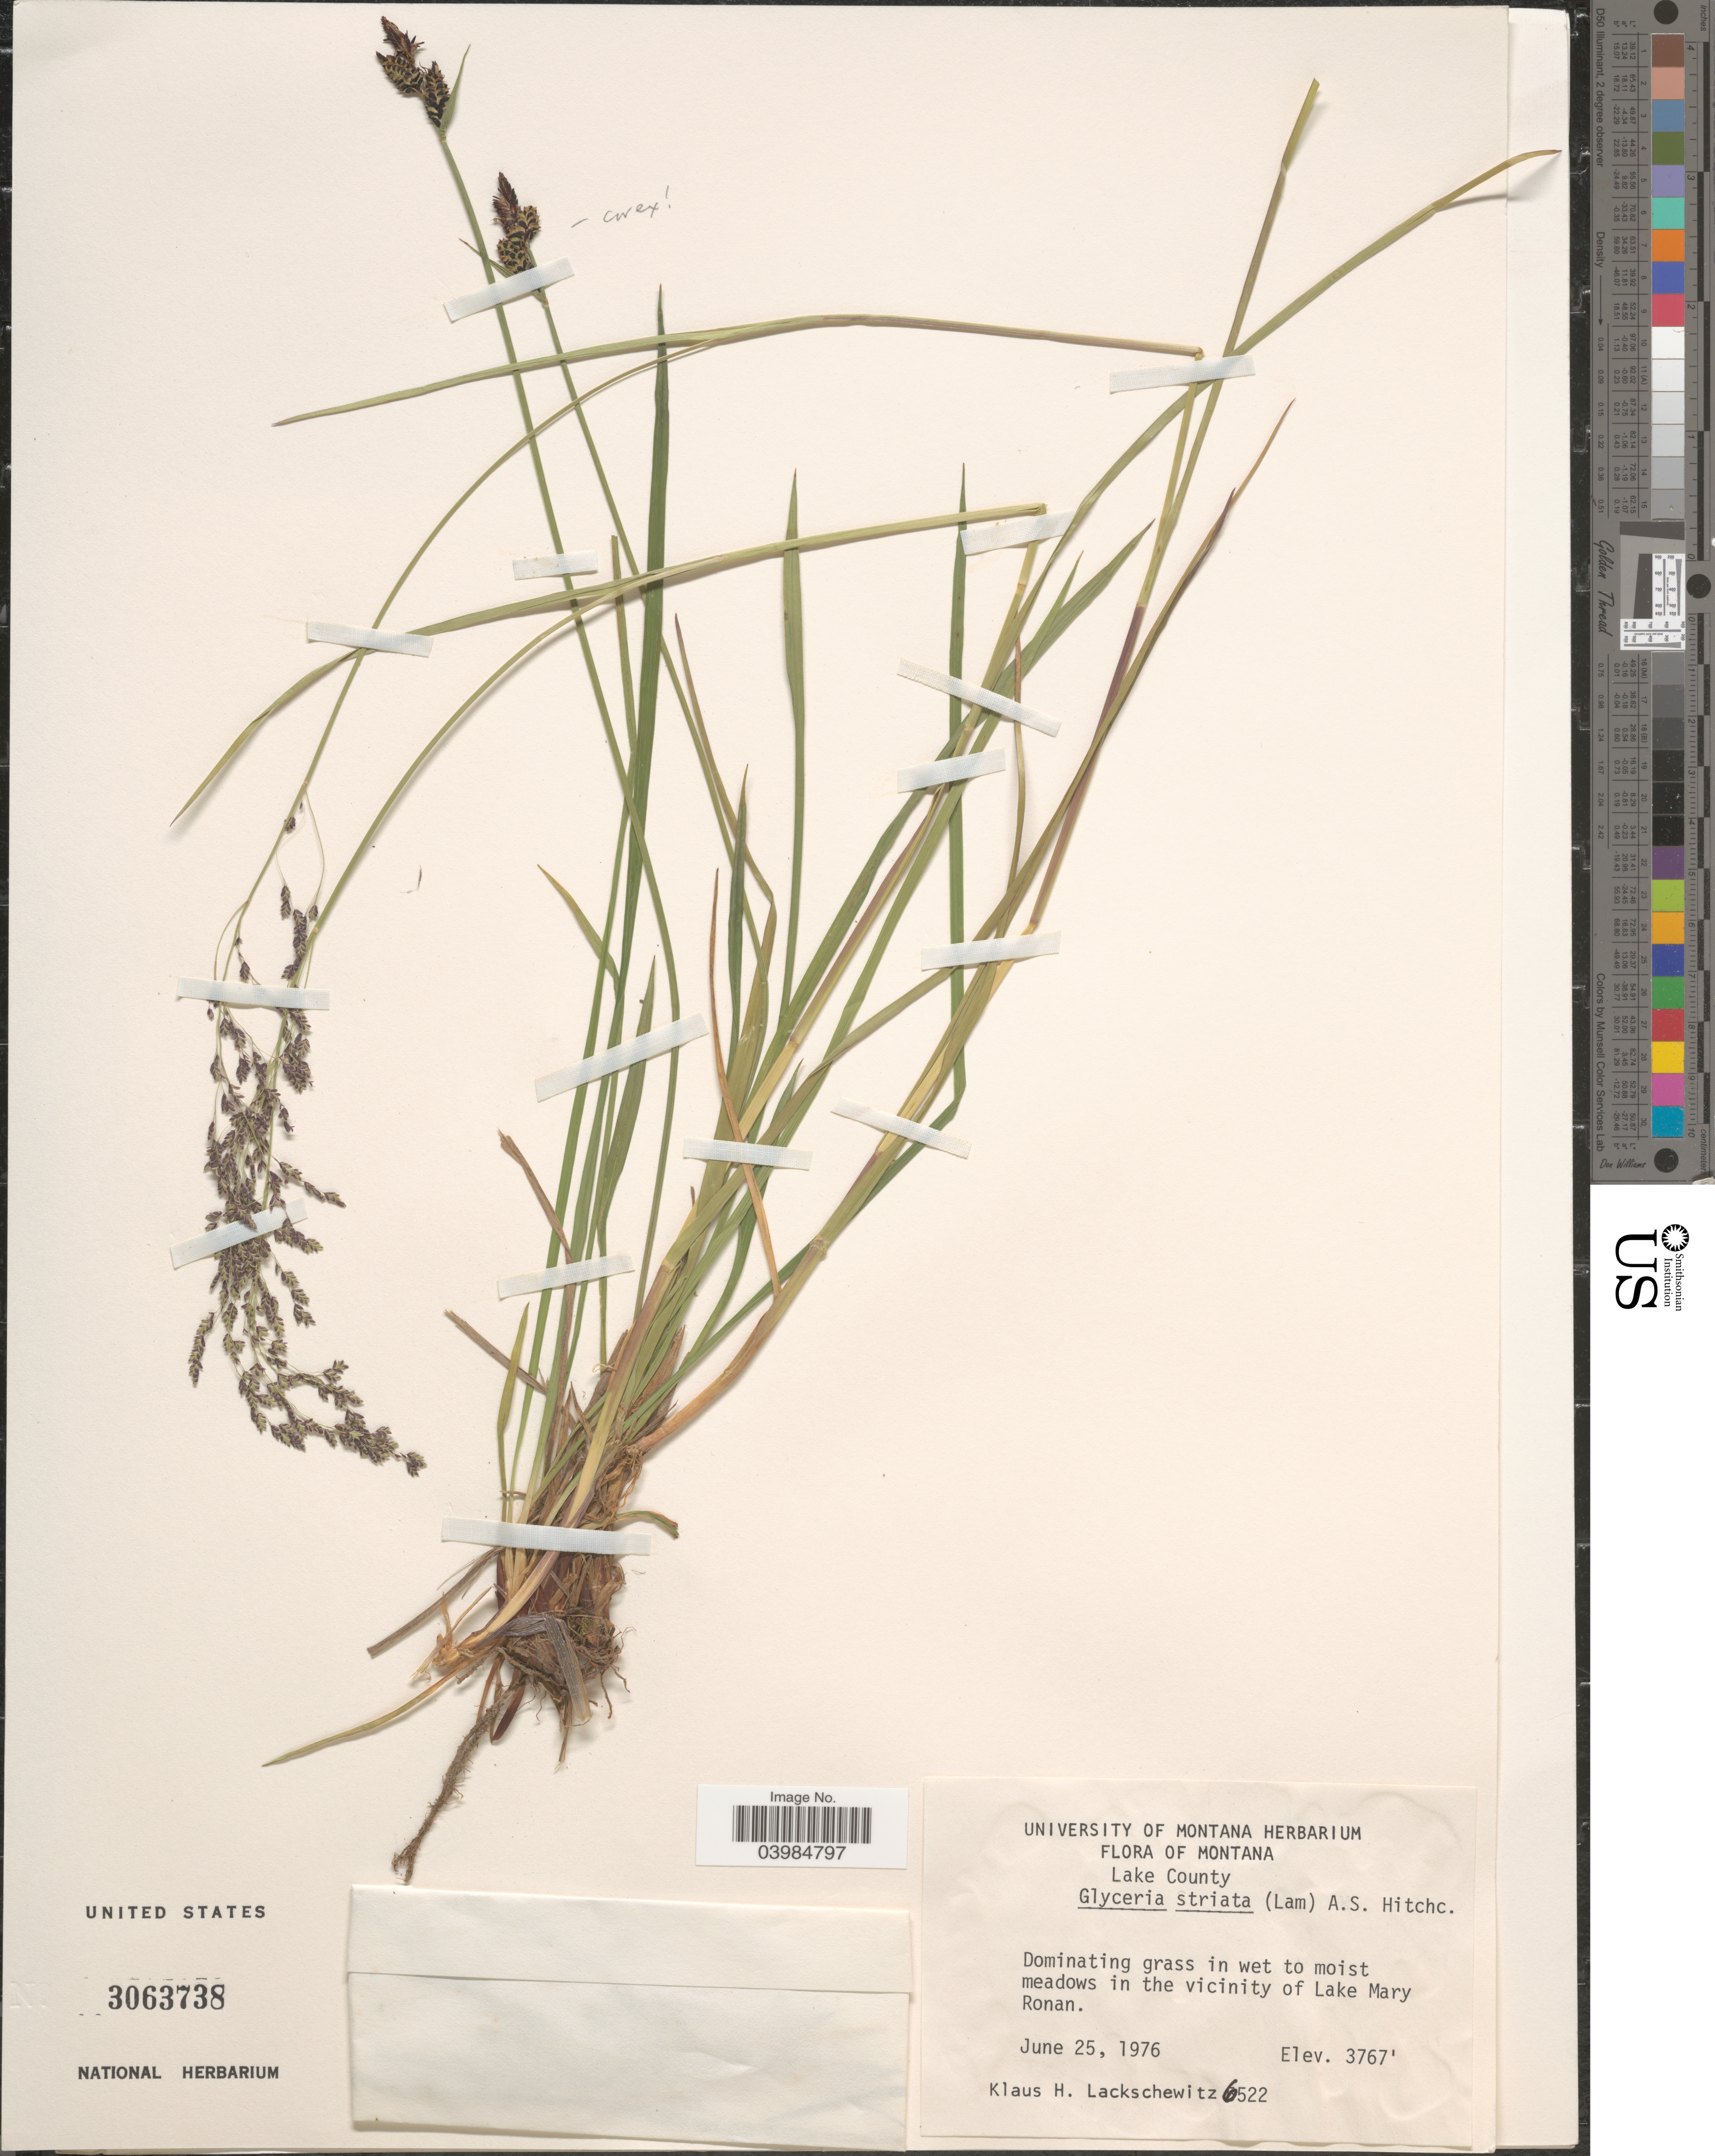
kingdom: Plantae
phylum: Tracheophyta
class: Liliopsida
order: Poales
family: Poaceae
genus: Glyceria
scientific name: Glyceria striata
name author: (Lam.) Hitchc.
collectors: K. Lackschewitz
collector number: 6522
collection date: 1976-06-25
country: United States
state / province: Montana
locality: Lake County. In wet moist meadows in the vicinity of Lake Mary Ronan.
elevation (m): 1148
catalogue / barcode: US 3063738